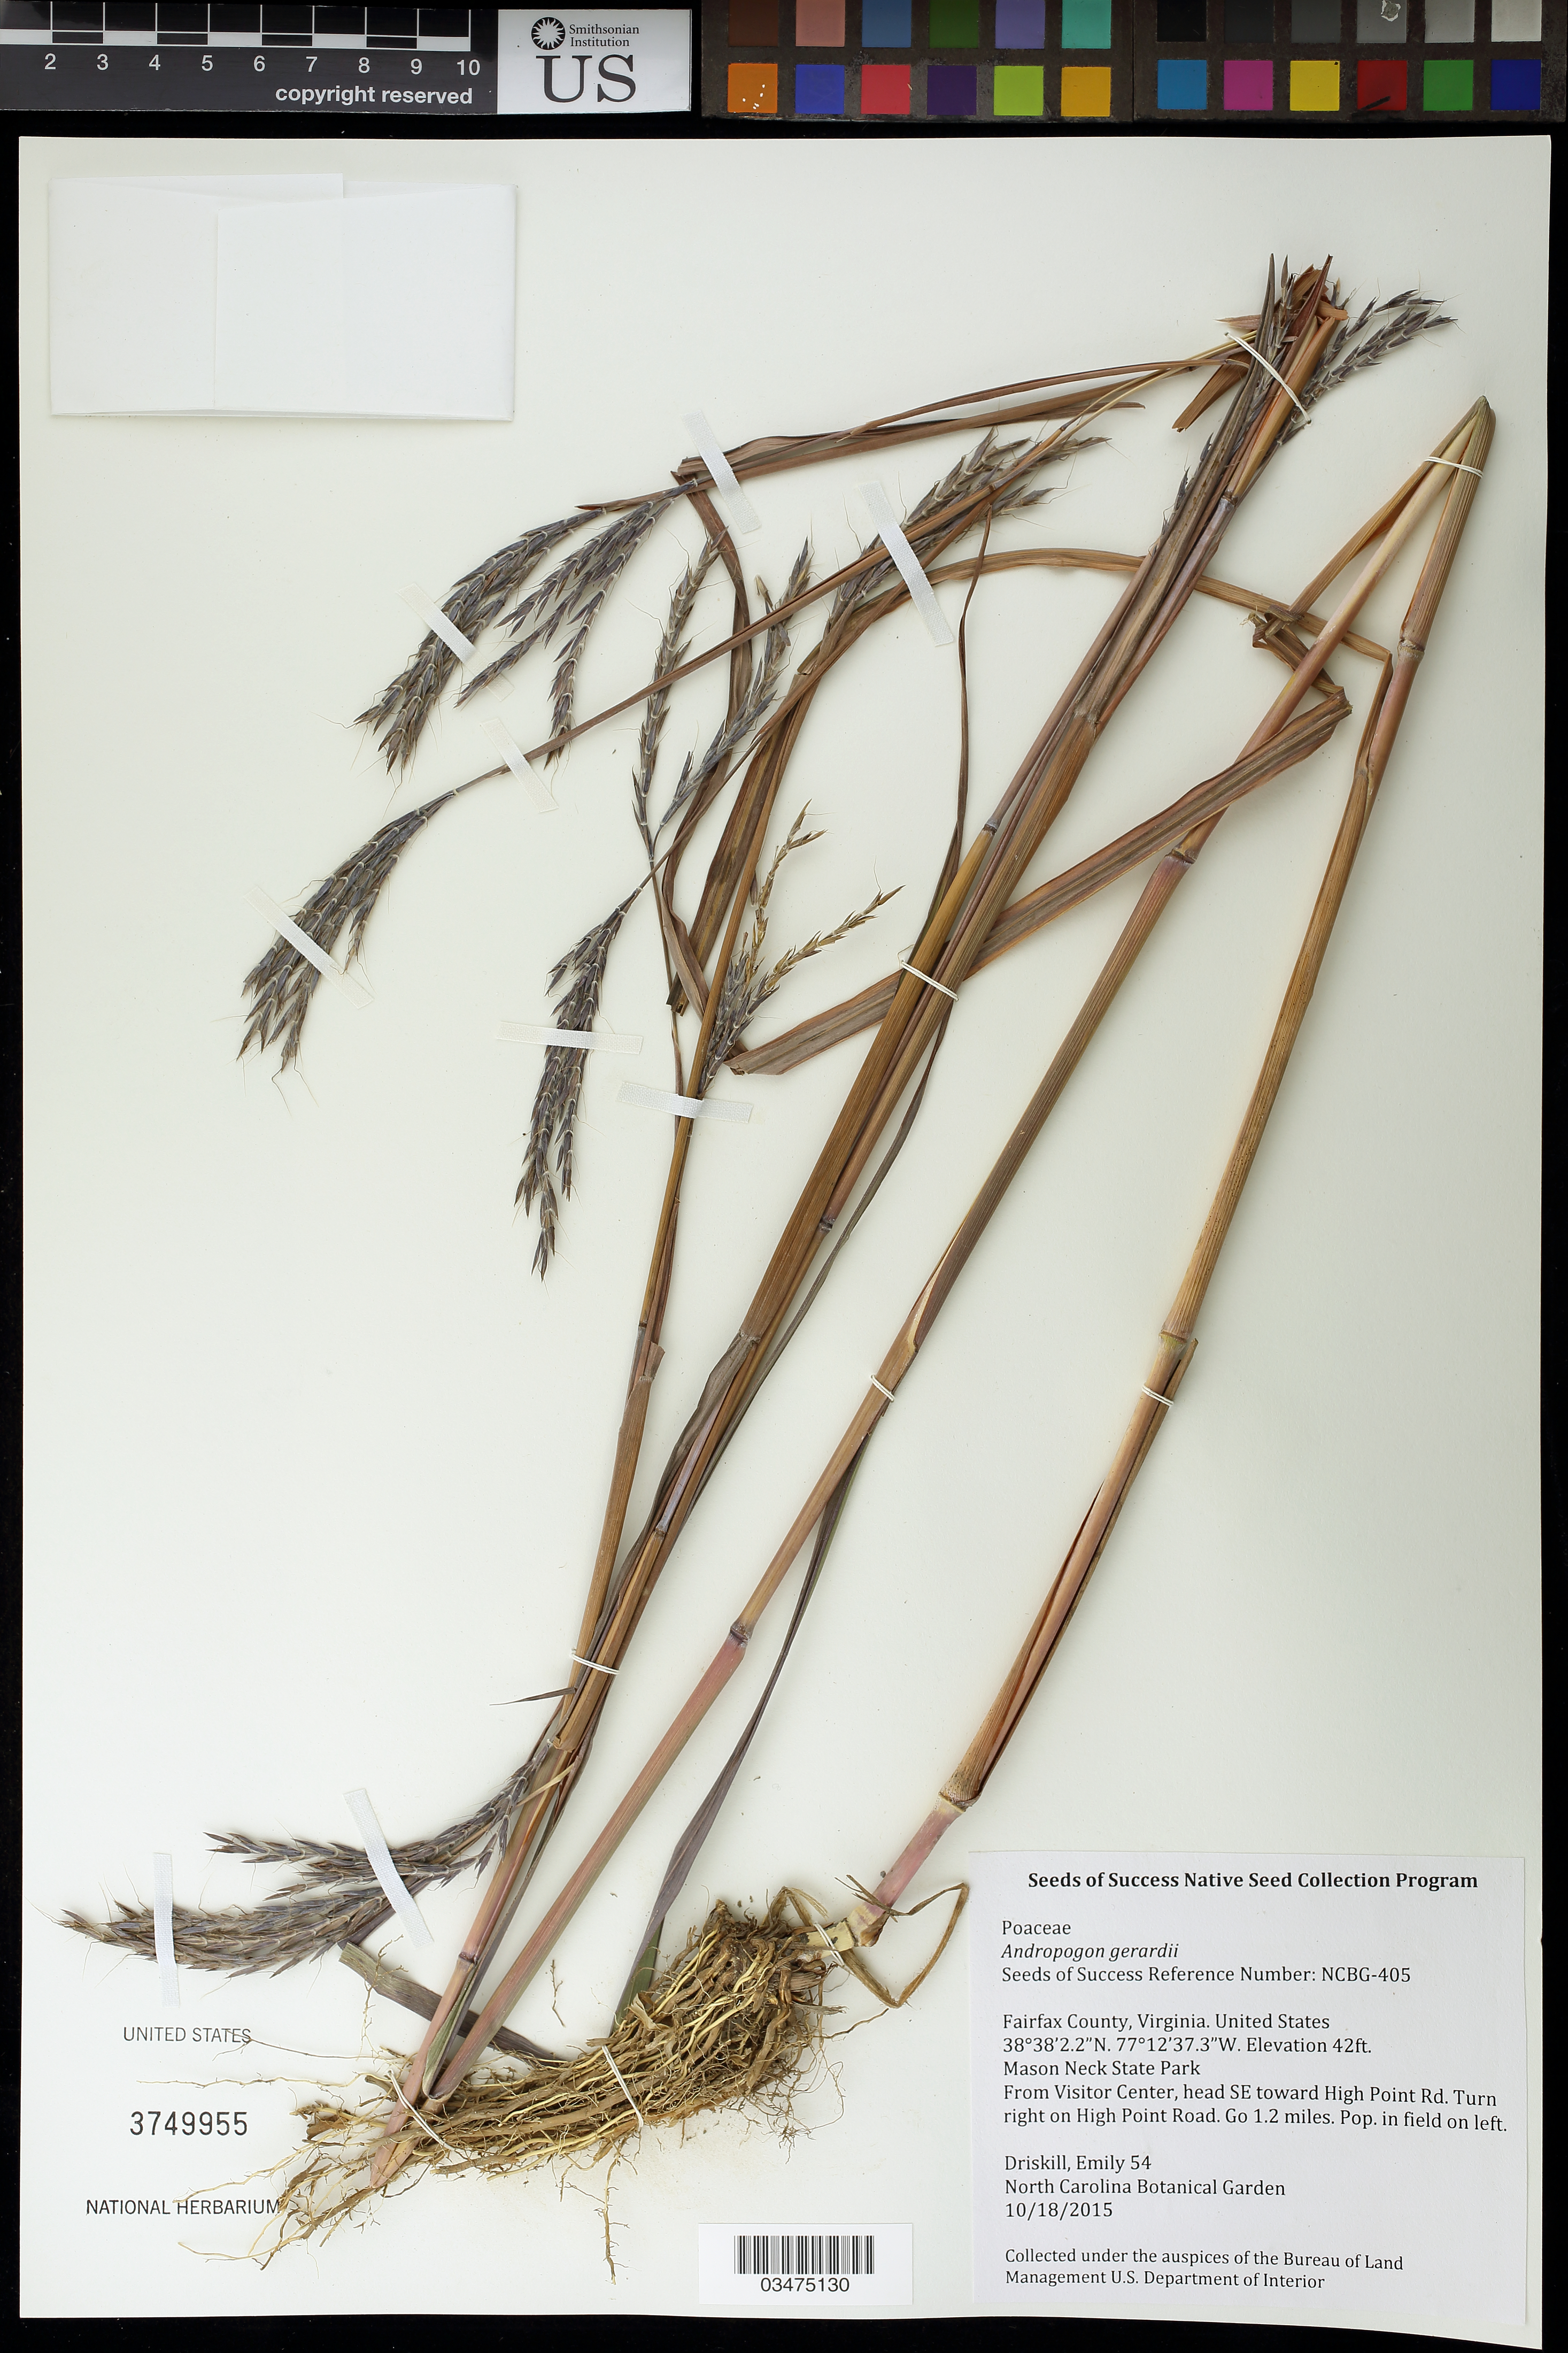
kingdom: Plantae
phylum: Tracheophyta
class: Liliopsida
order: Poales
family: Poaceae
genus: Andropogon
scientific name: Andropogon gerardii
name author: Vitman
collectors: E. Driskill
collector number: NCBG-405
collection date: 2015-10-18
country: United States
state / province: Virginia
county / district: Fairfax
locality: Mason Neck State Park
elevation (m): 13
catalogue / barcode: US 3749955